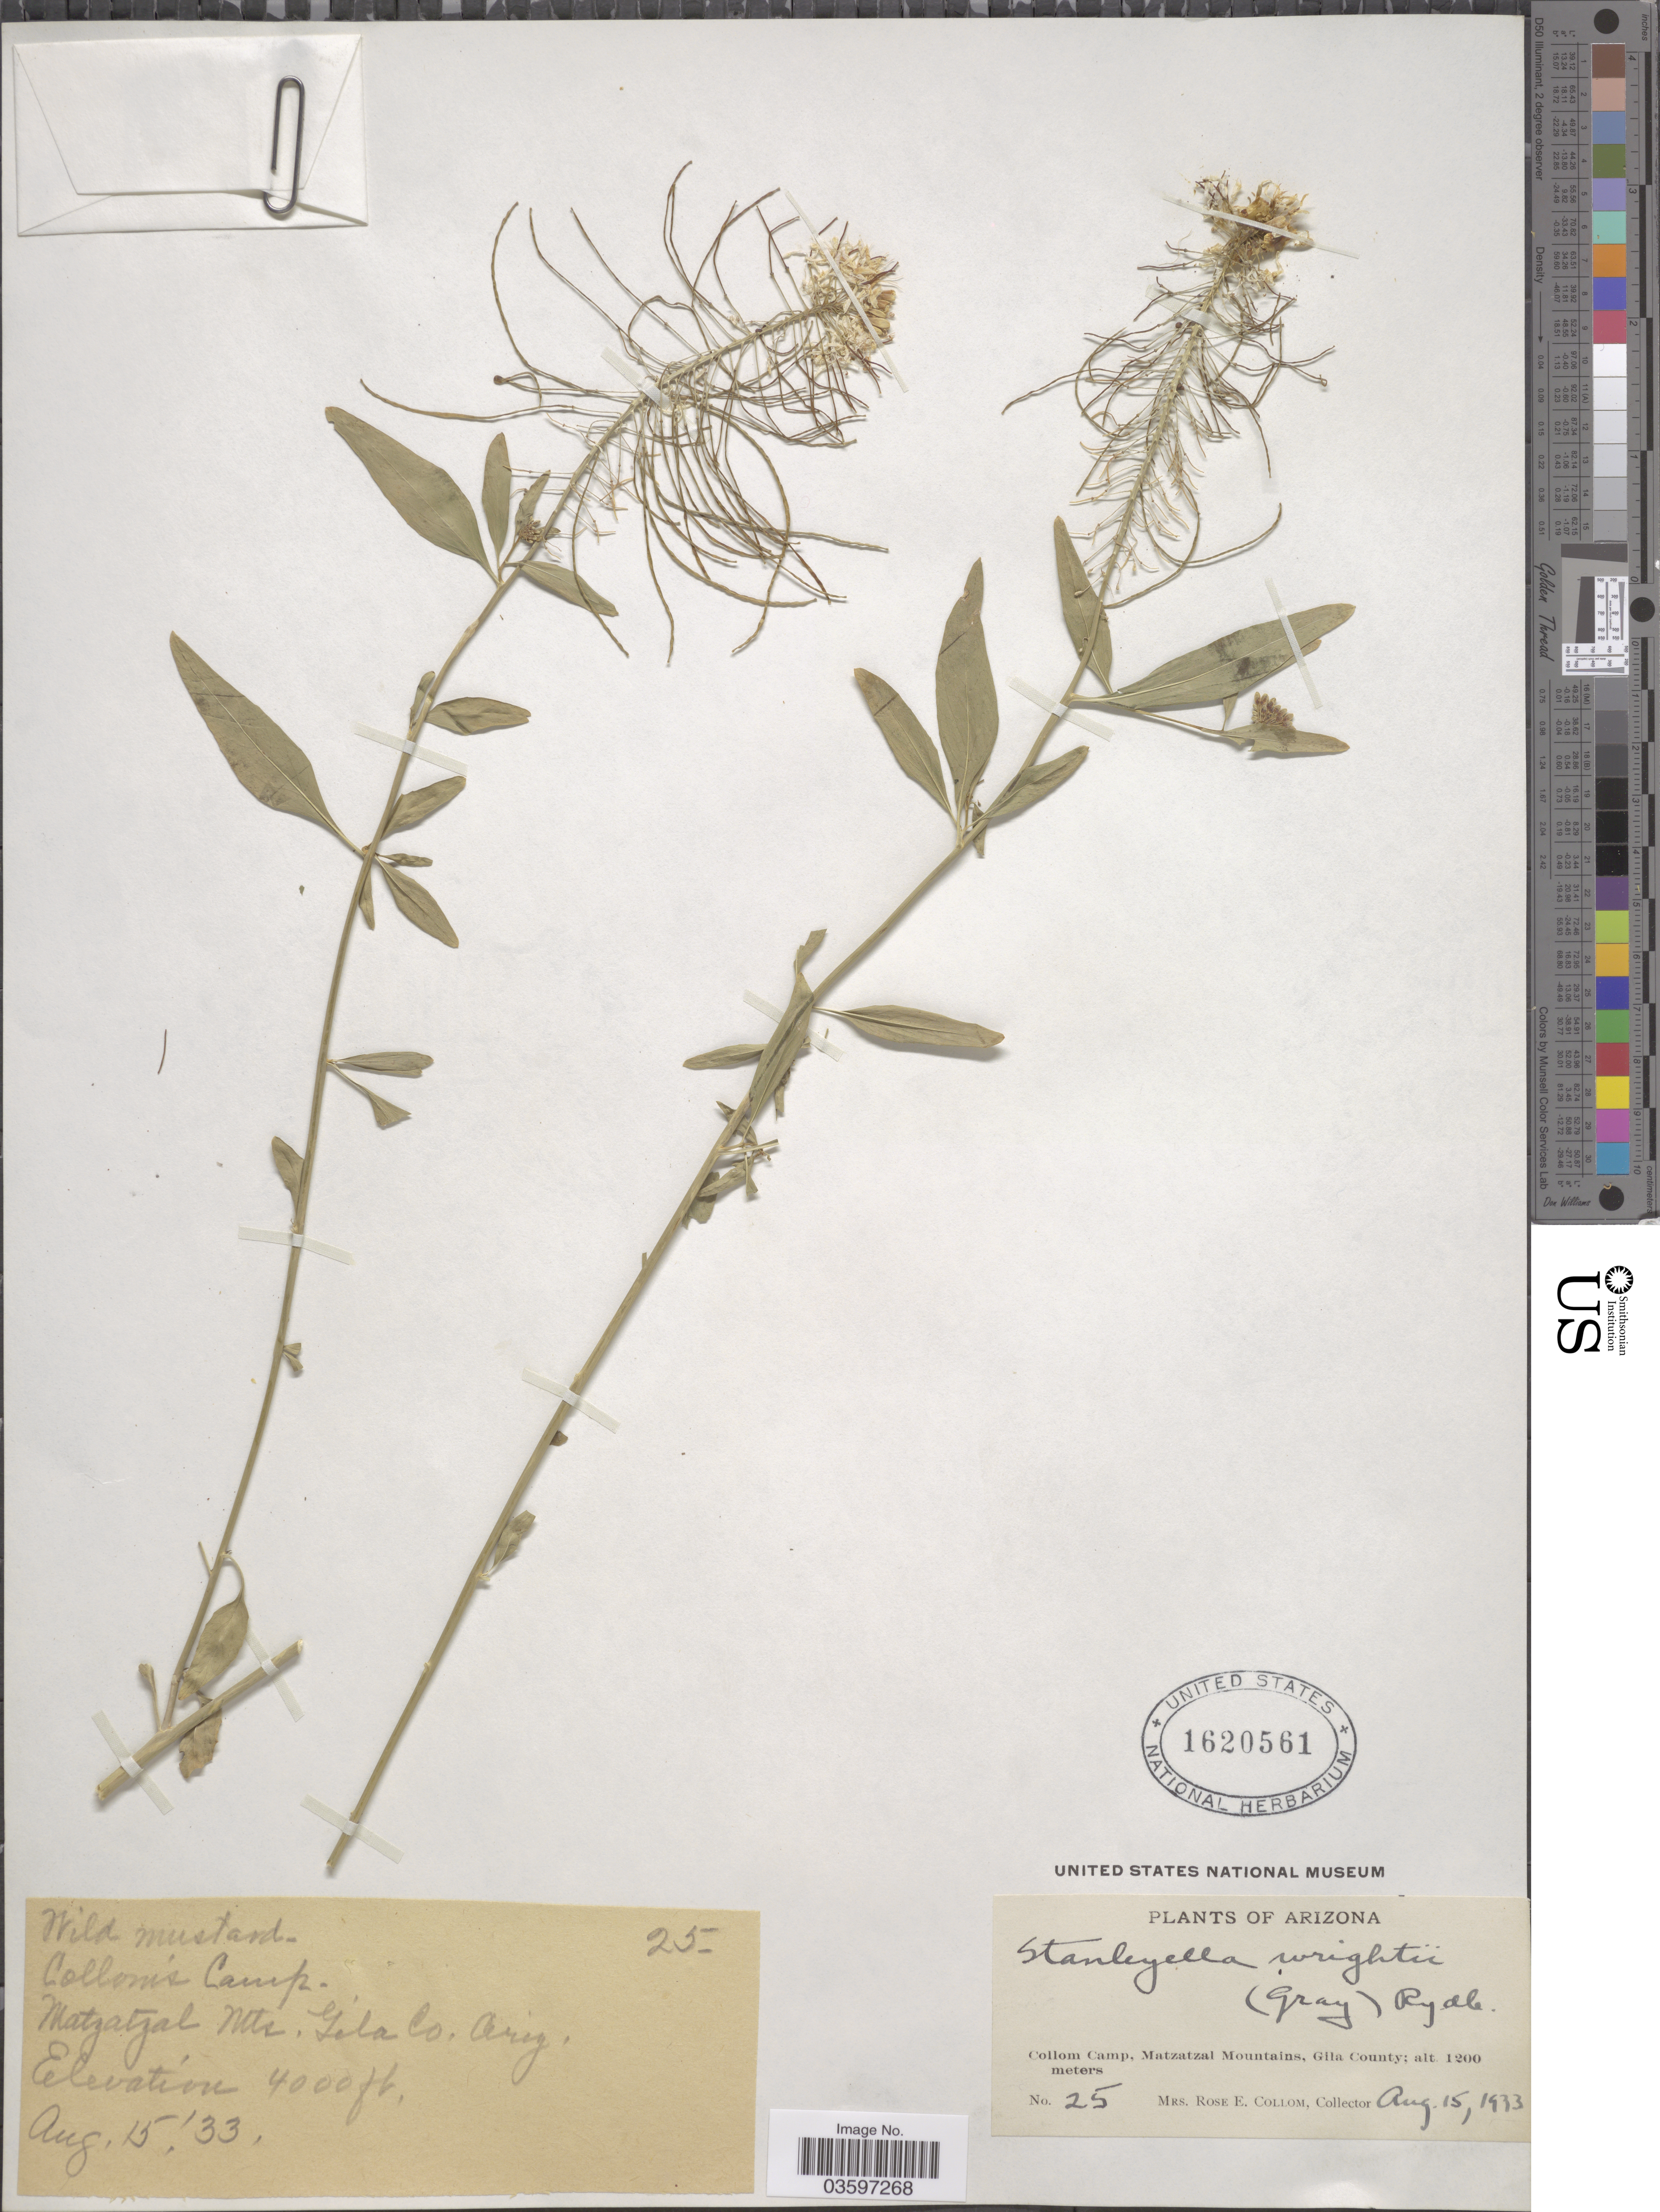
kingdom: Plantae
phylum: Tracheophyta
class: Magnoliopsida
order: Brassicales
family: Brassicaceae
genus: Stanleyella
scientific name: Stanleyella wrightii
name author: Rydb.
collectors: R. E. Collom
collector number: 25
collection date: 1933-08-15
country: United States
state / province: Arizona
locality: Collom's Camp, Matzatzal Mountains, Gila County.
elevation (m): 1219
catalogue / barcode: US 1620561